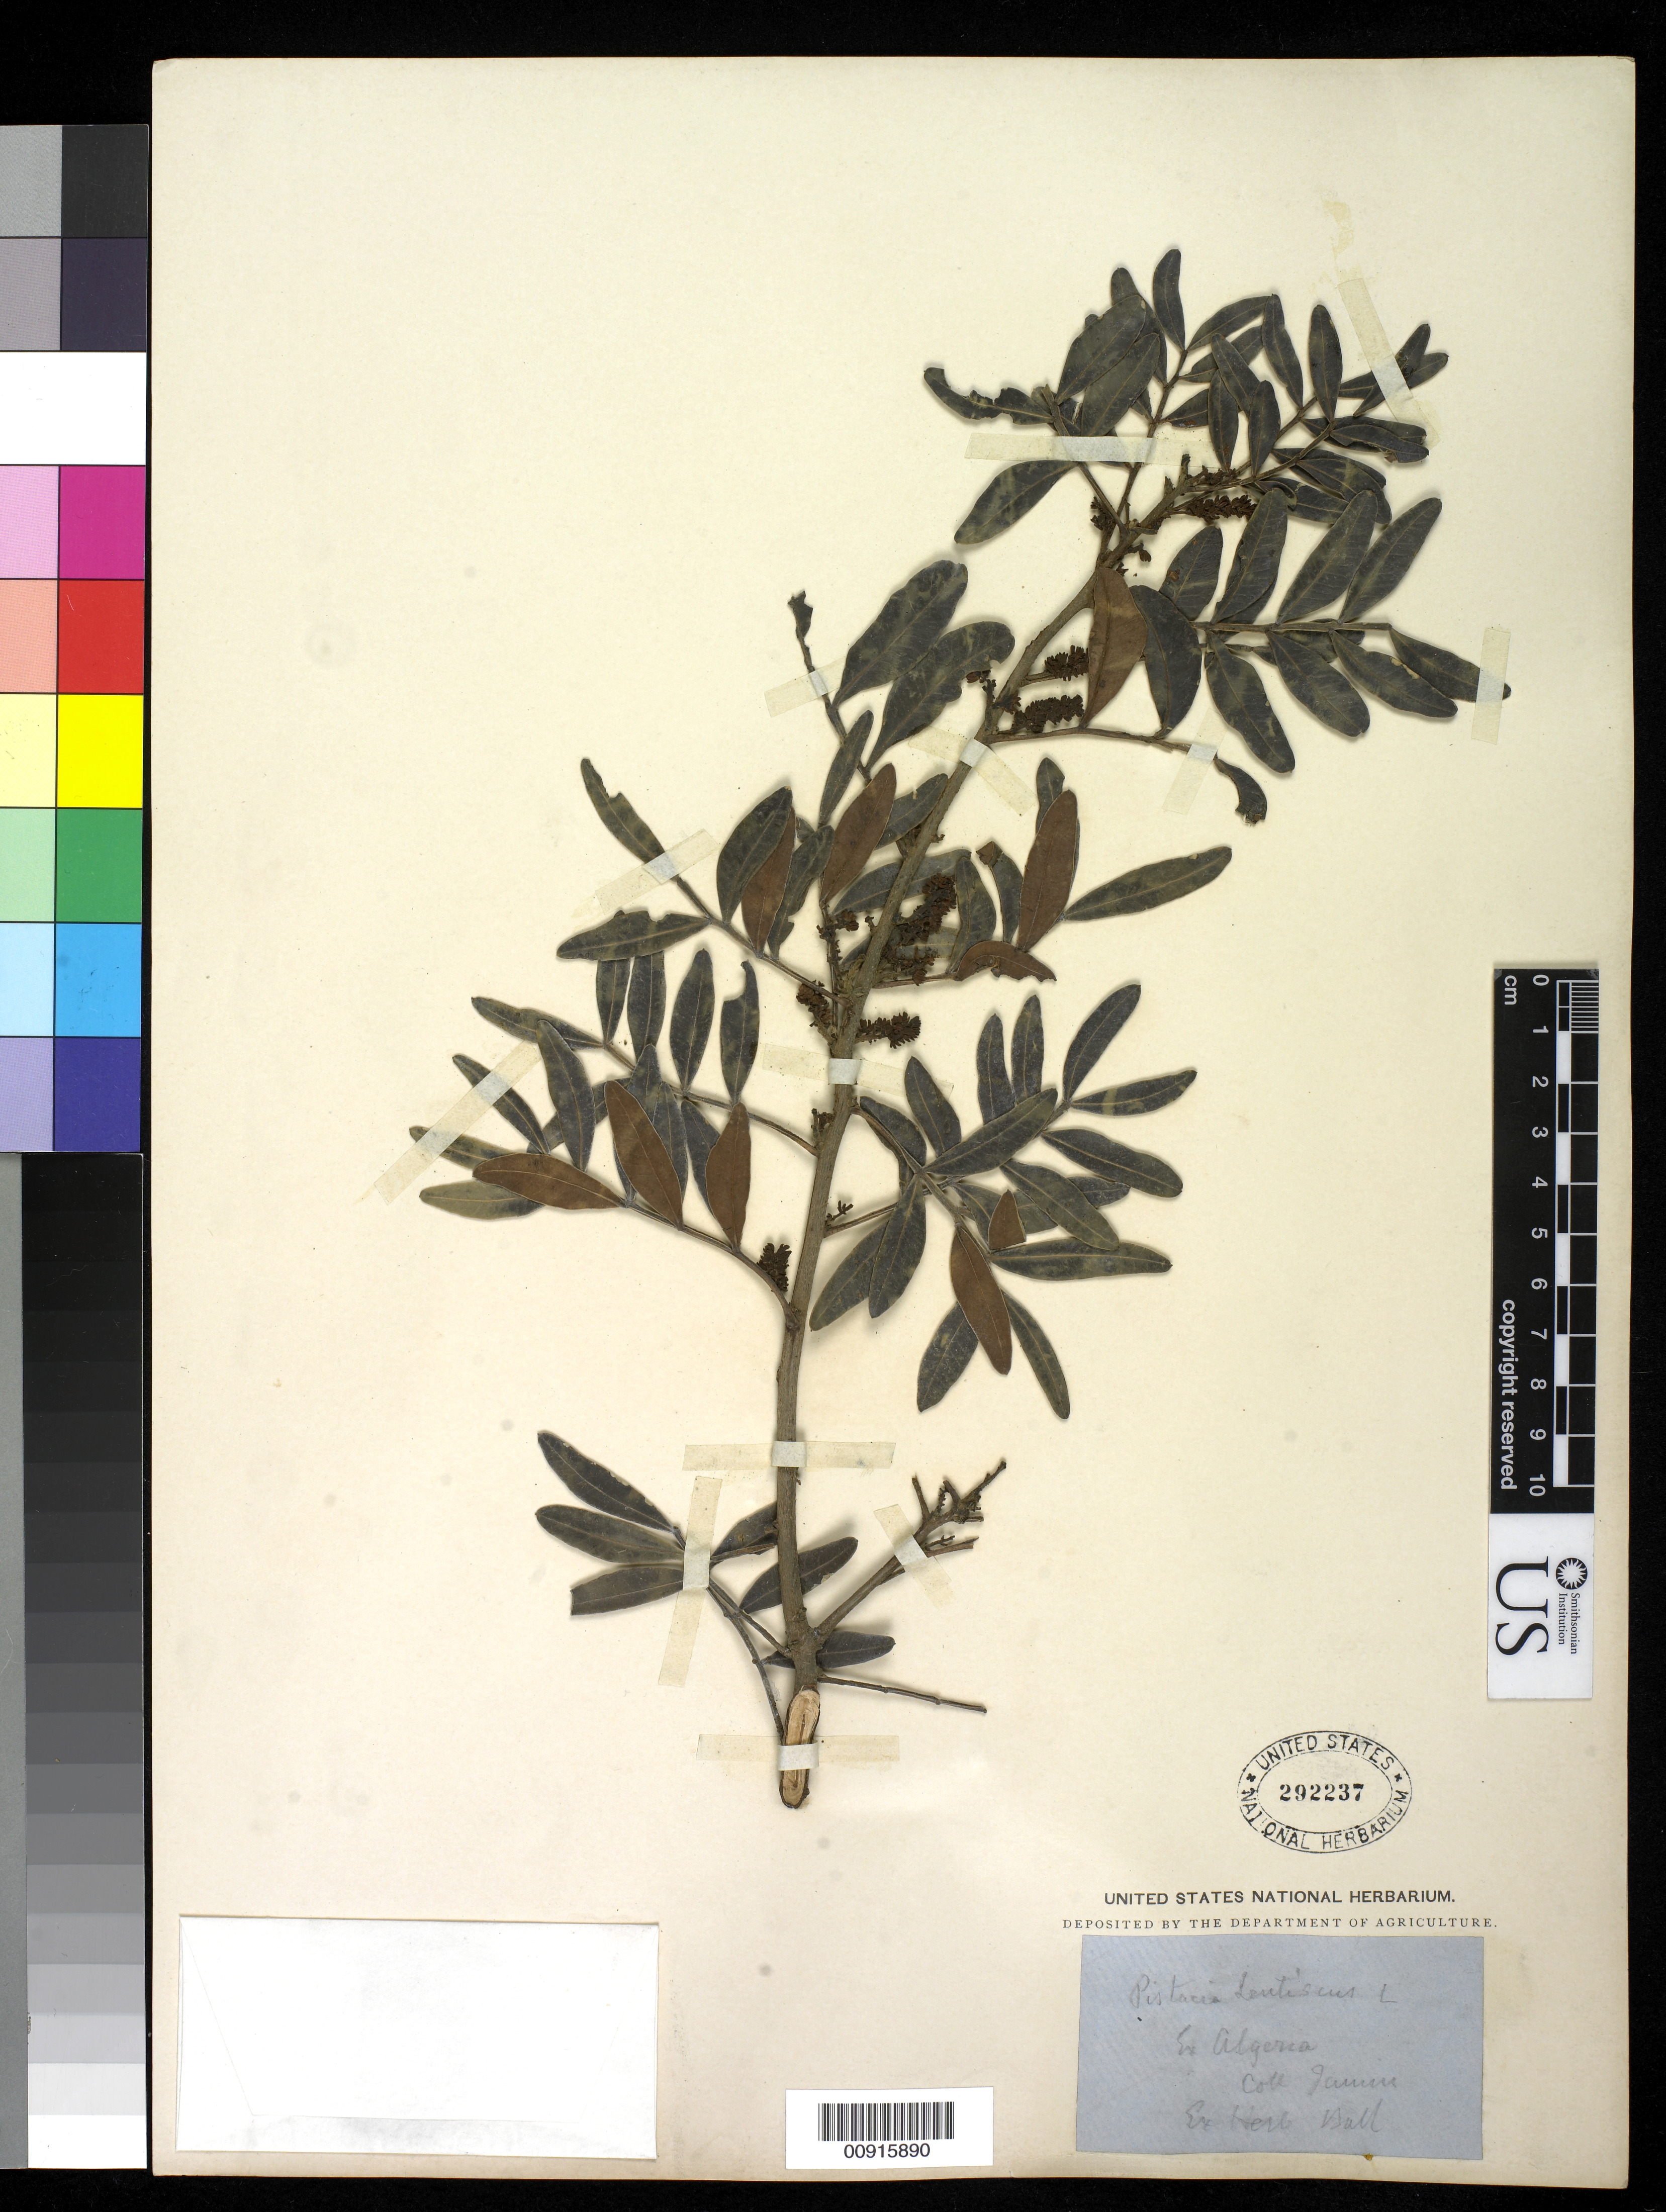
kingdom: Plantae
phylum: Tracheophyta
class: Magnoliopsida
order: Sapindales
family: Anacardiaceae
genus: Pistacia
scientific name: Pistacia lentiscus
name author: L.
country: Algeria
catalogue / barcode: US 292237